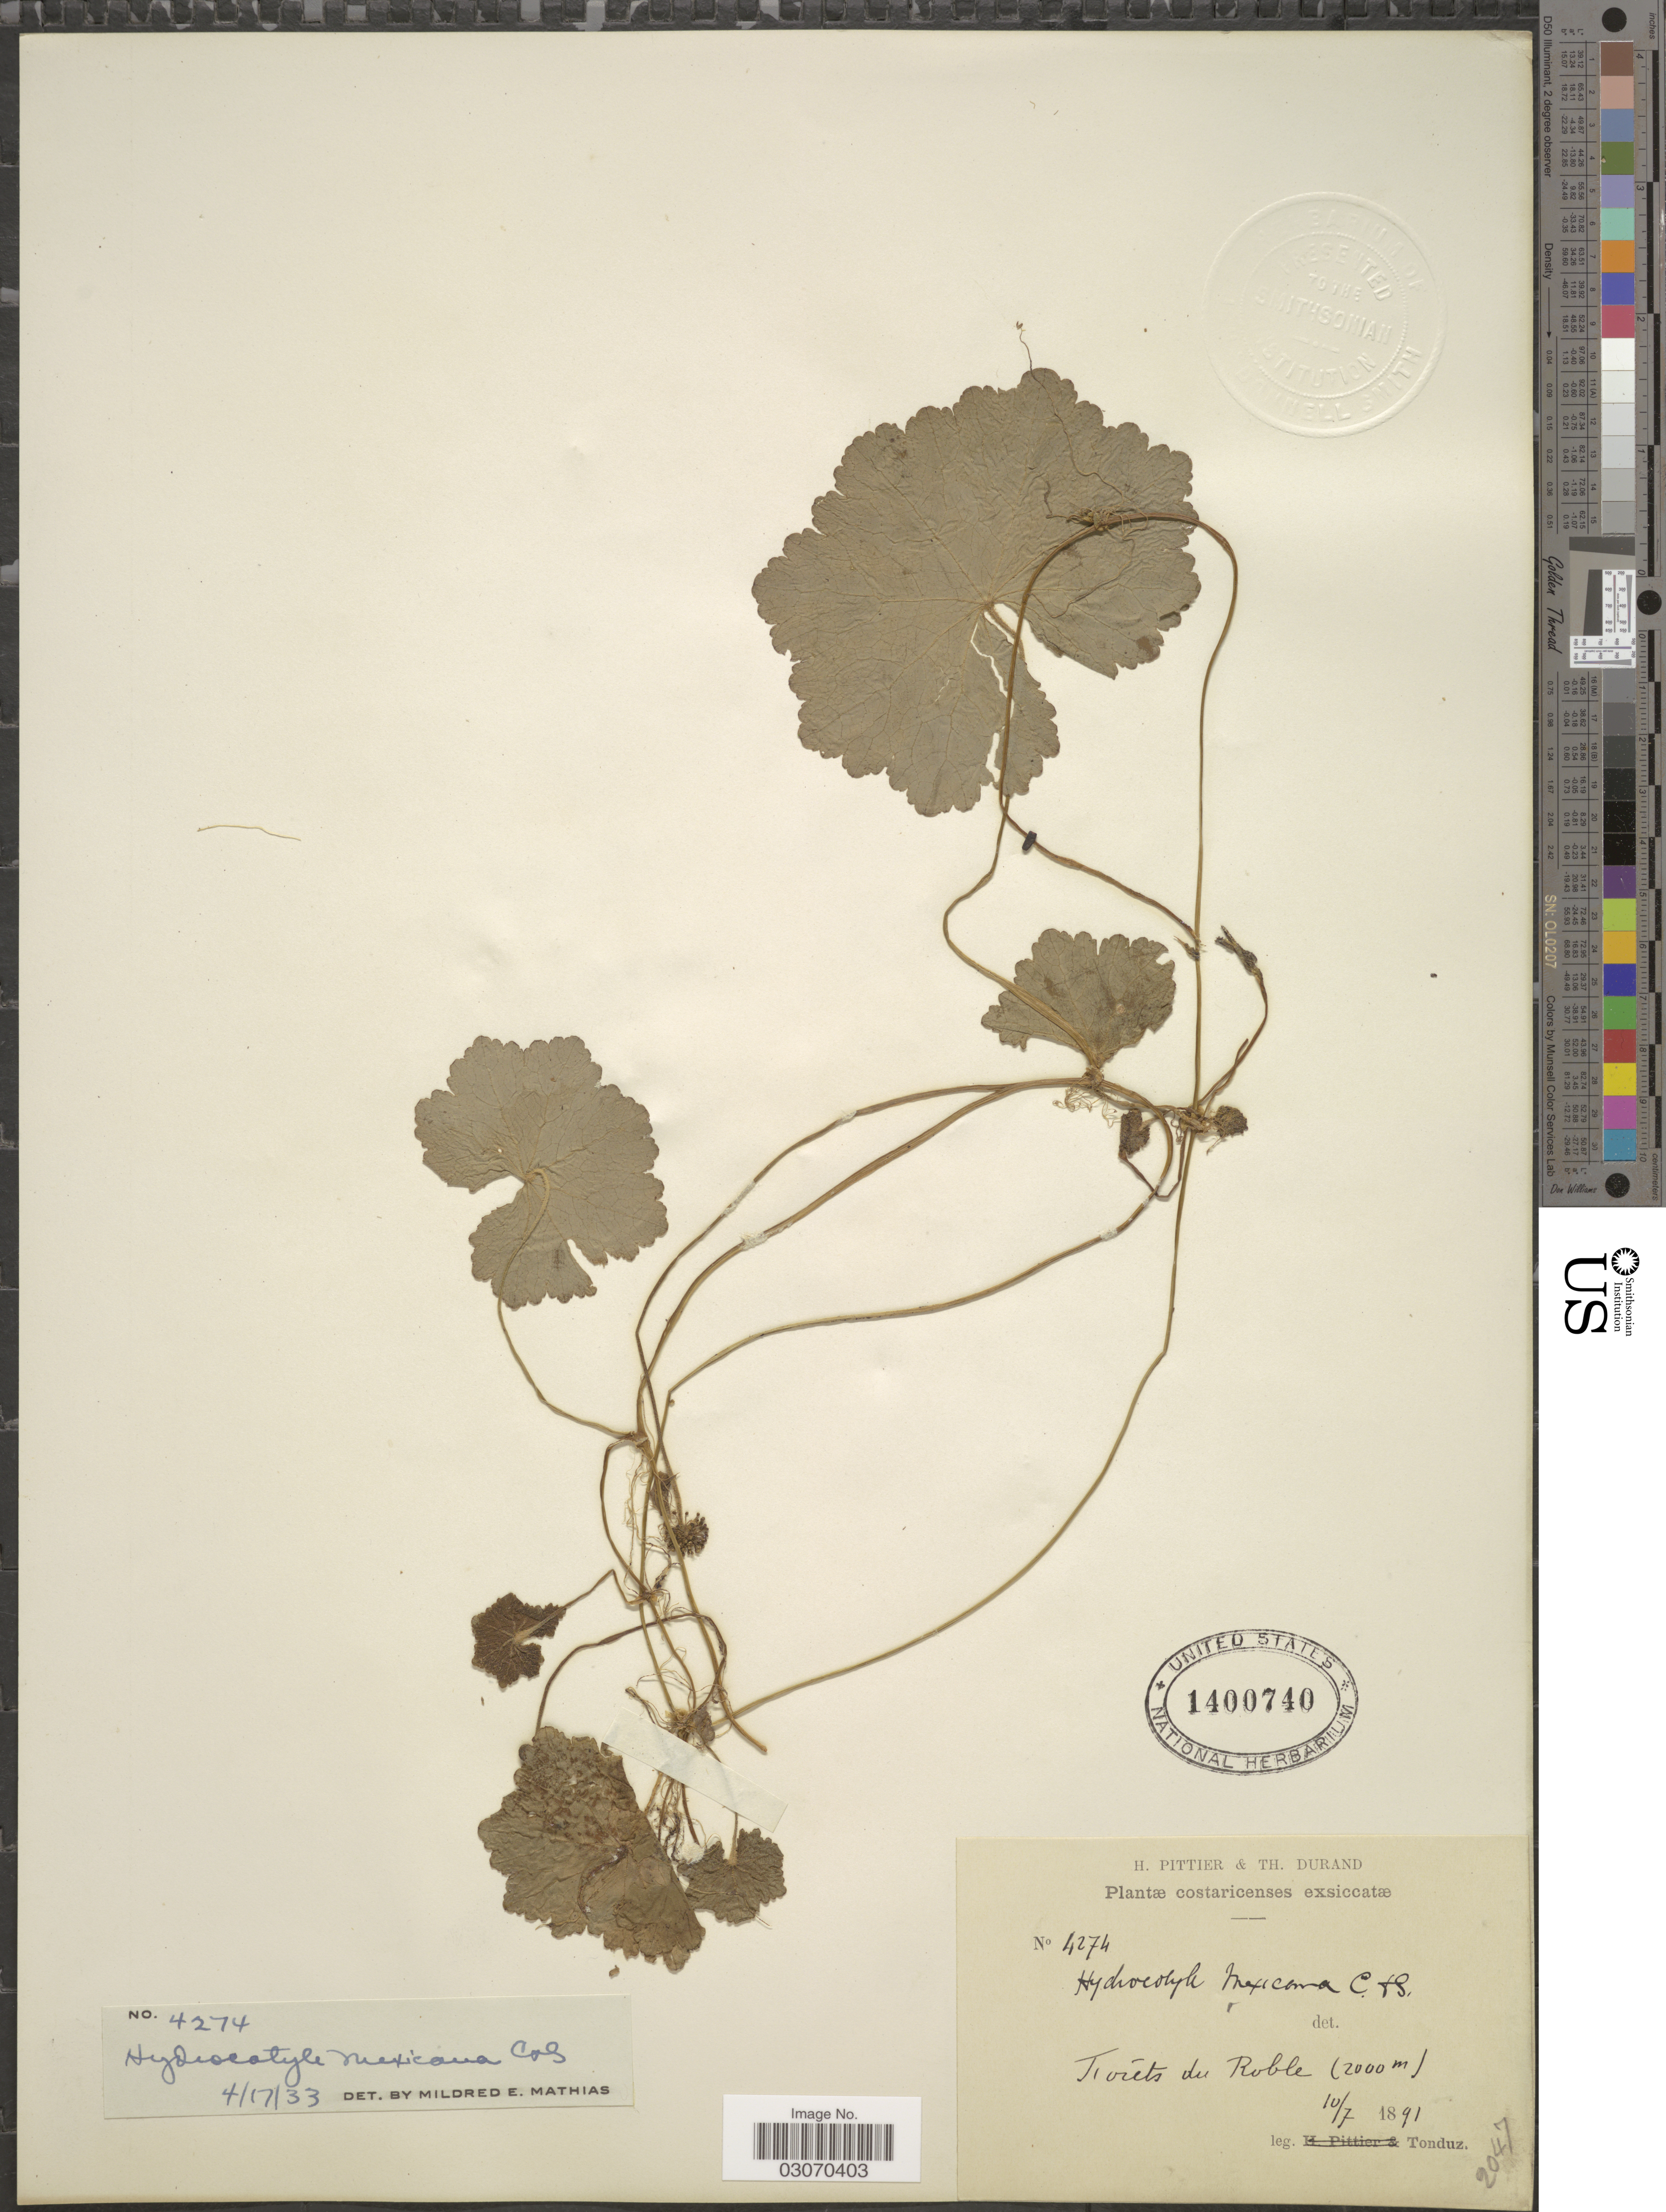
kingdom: Plantae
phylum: Tracheophyta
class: Magnoliopsida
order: Apiales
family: Araliaceae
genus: Hydrocotyle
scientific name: Hydrocotyle mexicana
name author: Schltdl. & Cham.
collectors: Tonduz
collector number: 4274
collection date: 1891-07-10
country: Costa Rica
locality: Foréts du Roble.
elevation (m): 2000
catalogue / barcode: US 1400740